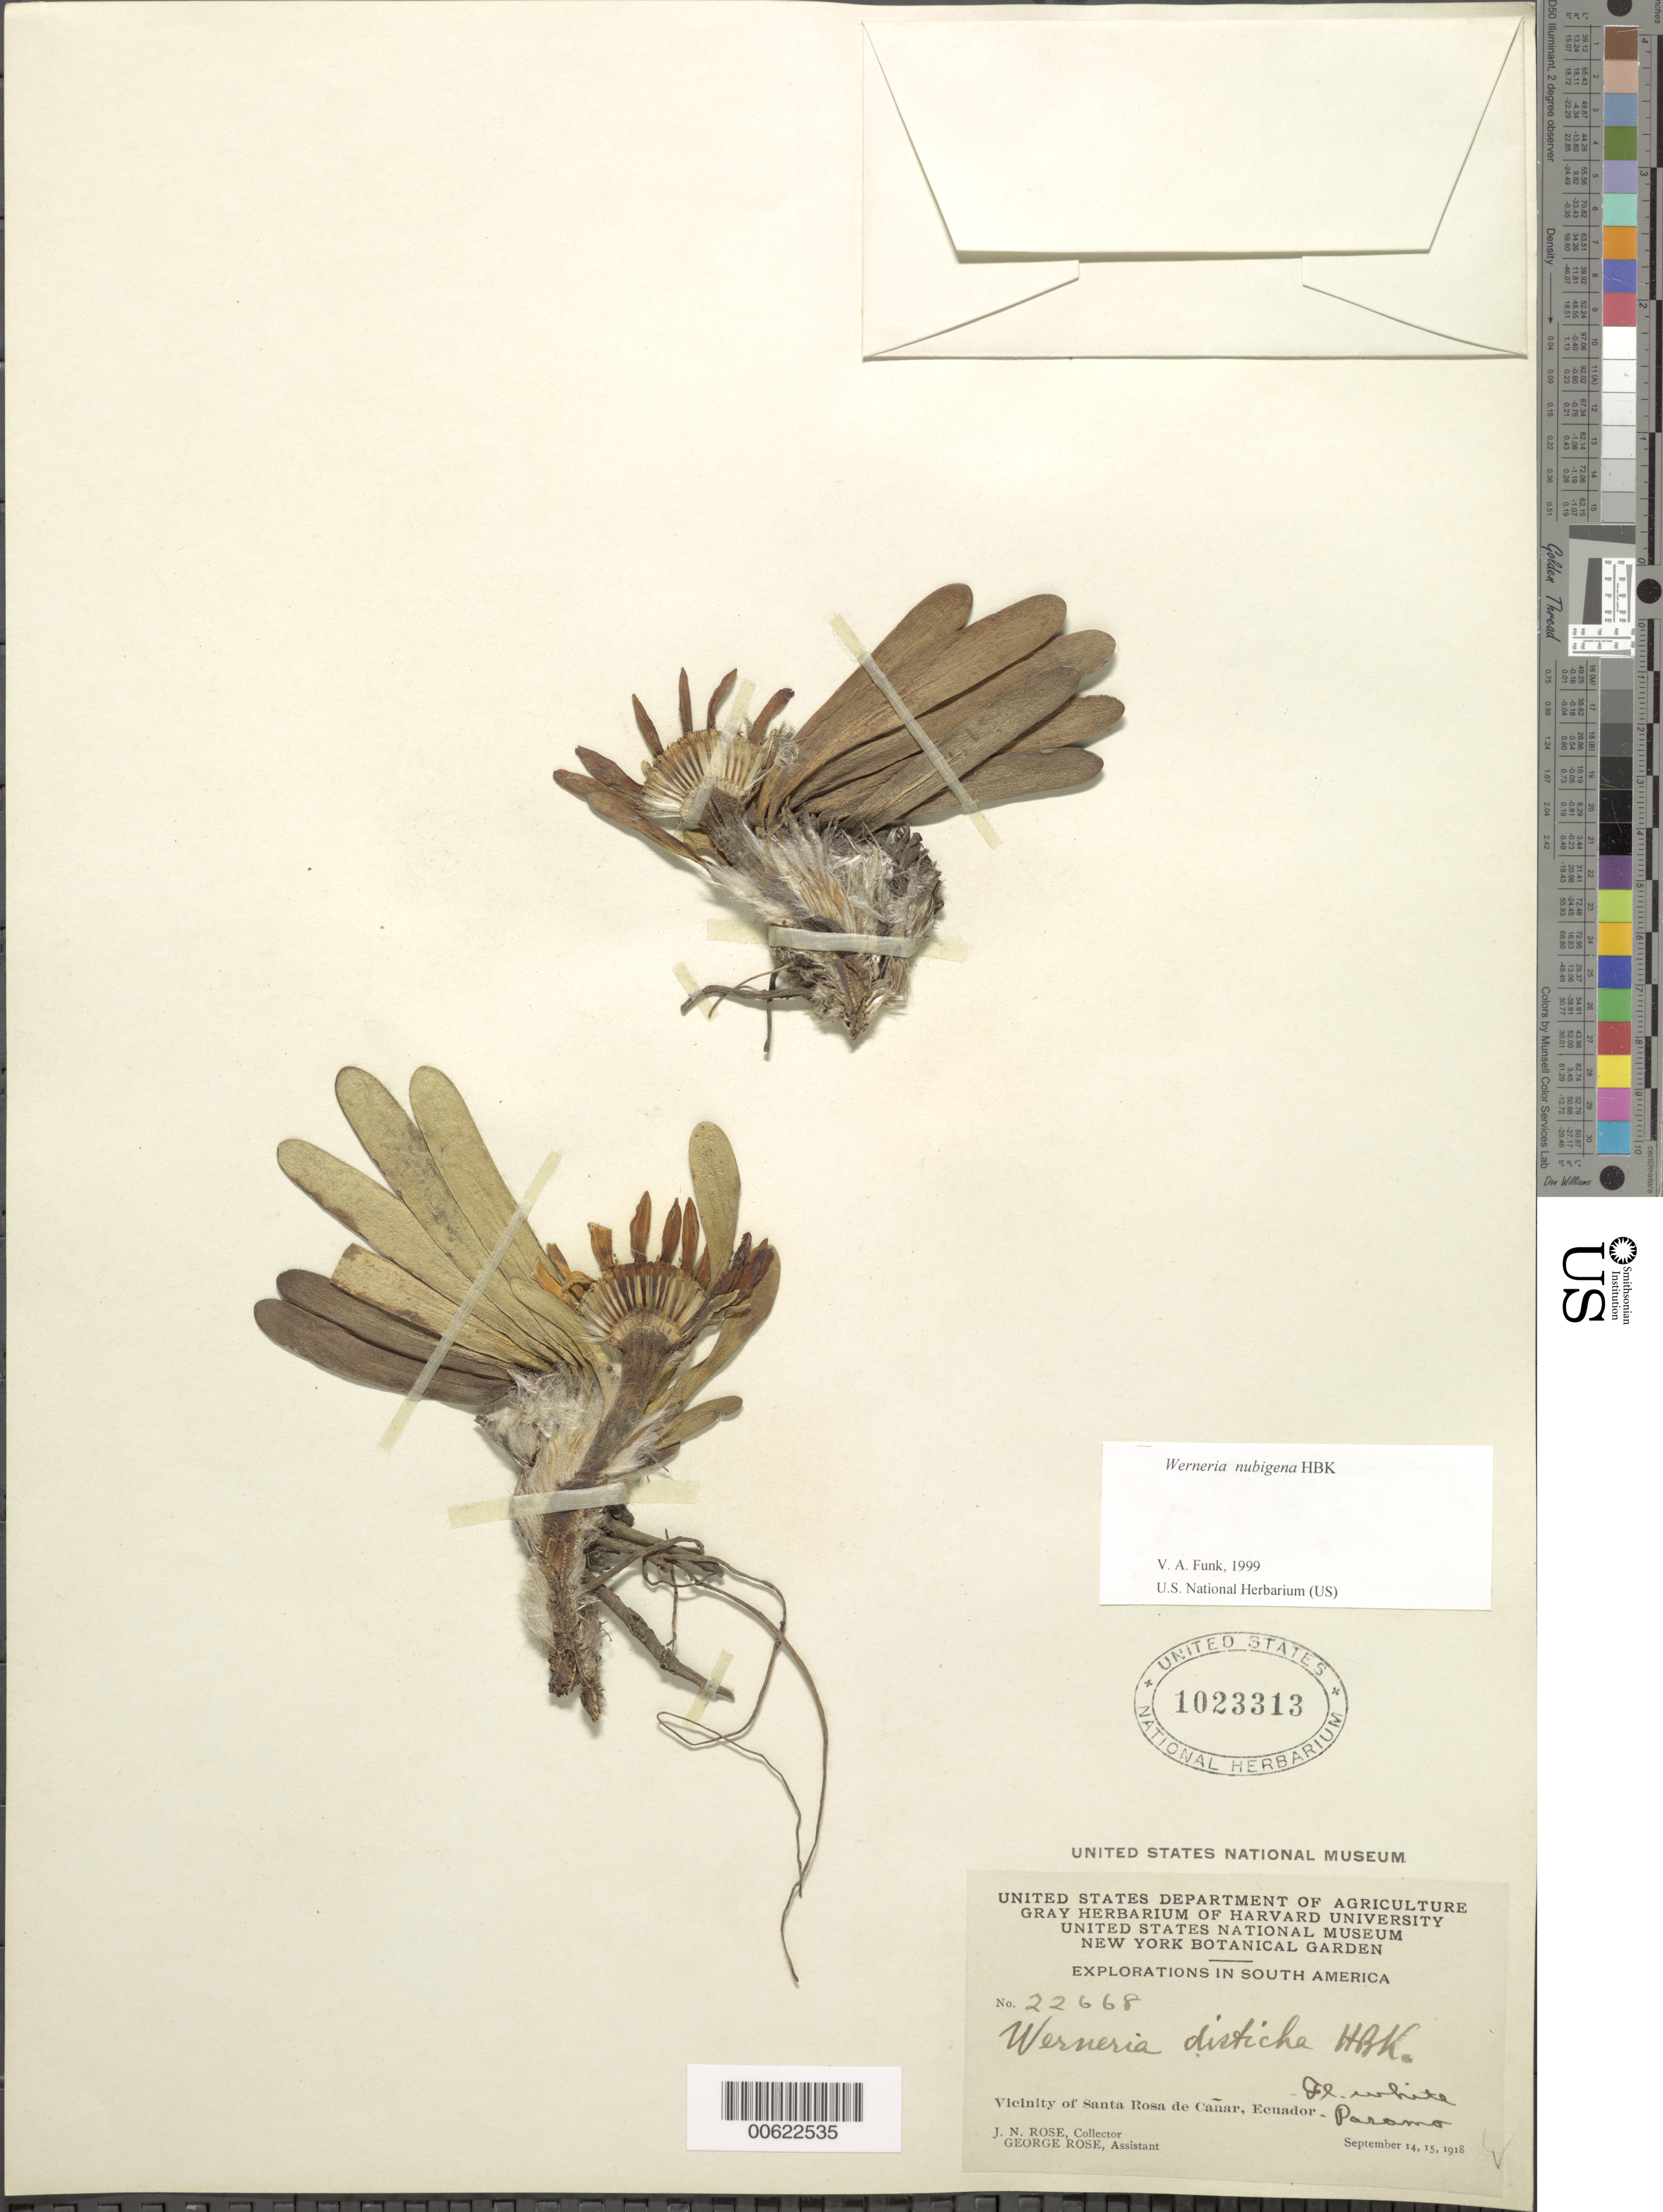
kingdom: Plantae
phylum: Tracheophyta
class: Magnoliopsida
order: Asterales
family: Asteraceae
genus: Werneria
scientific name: Werneria nubigena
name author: Kunth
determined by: Funk, Vicki A., (BOT), Smithsonian Institution - National Museum of Natural History (UNITED STATES)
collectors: J. N. Rose & G. Rose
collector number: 22668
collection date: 1918-09-14/1918-09-15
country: Ecuador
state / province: Cañar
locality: Santa Rosa de Cañar, páramo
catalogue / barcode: US 1023313